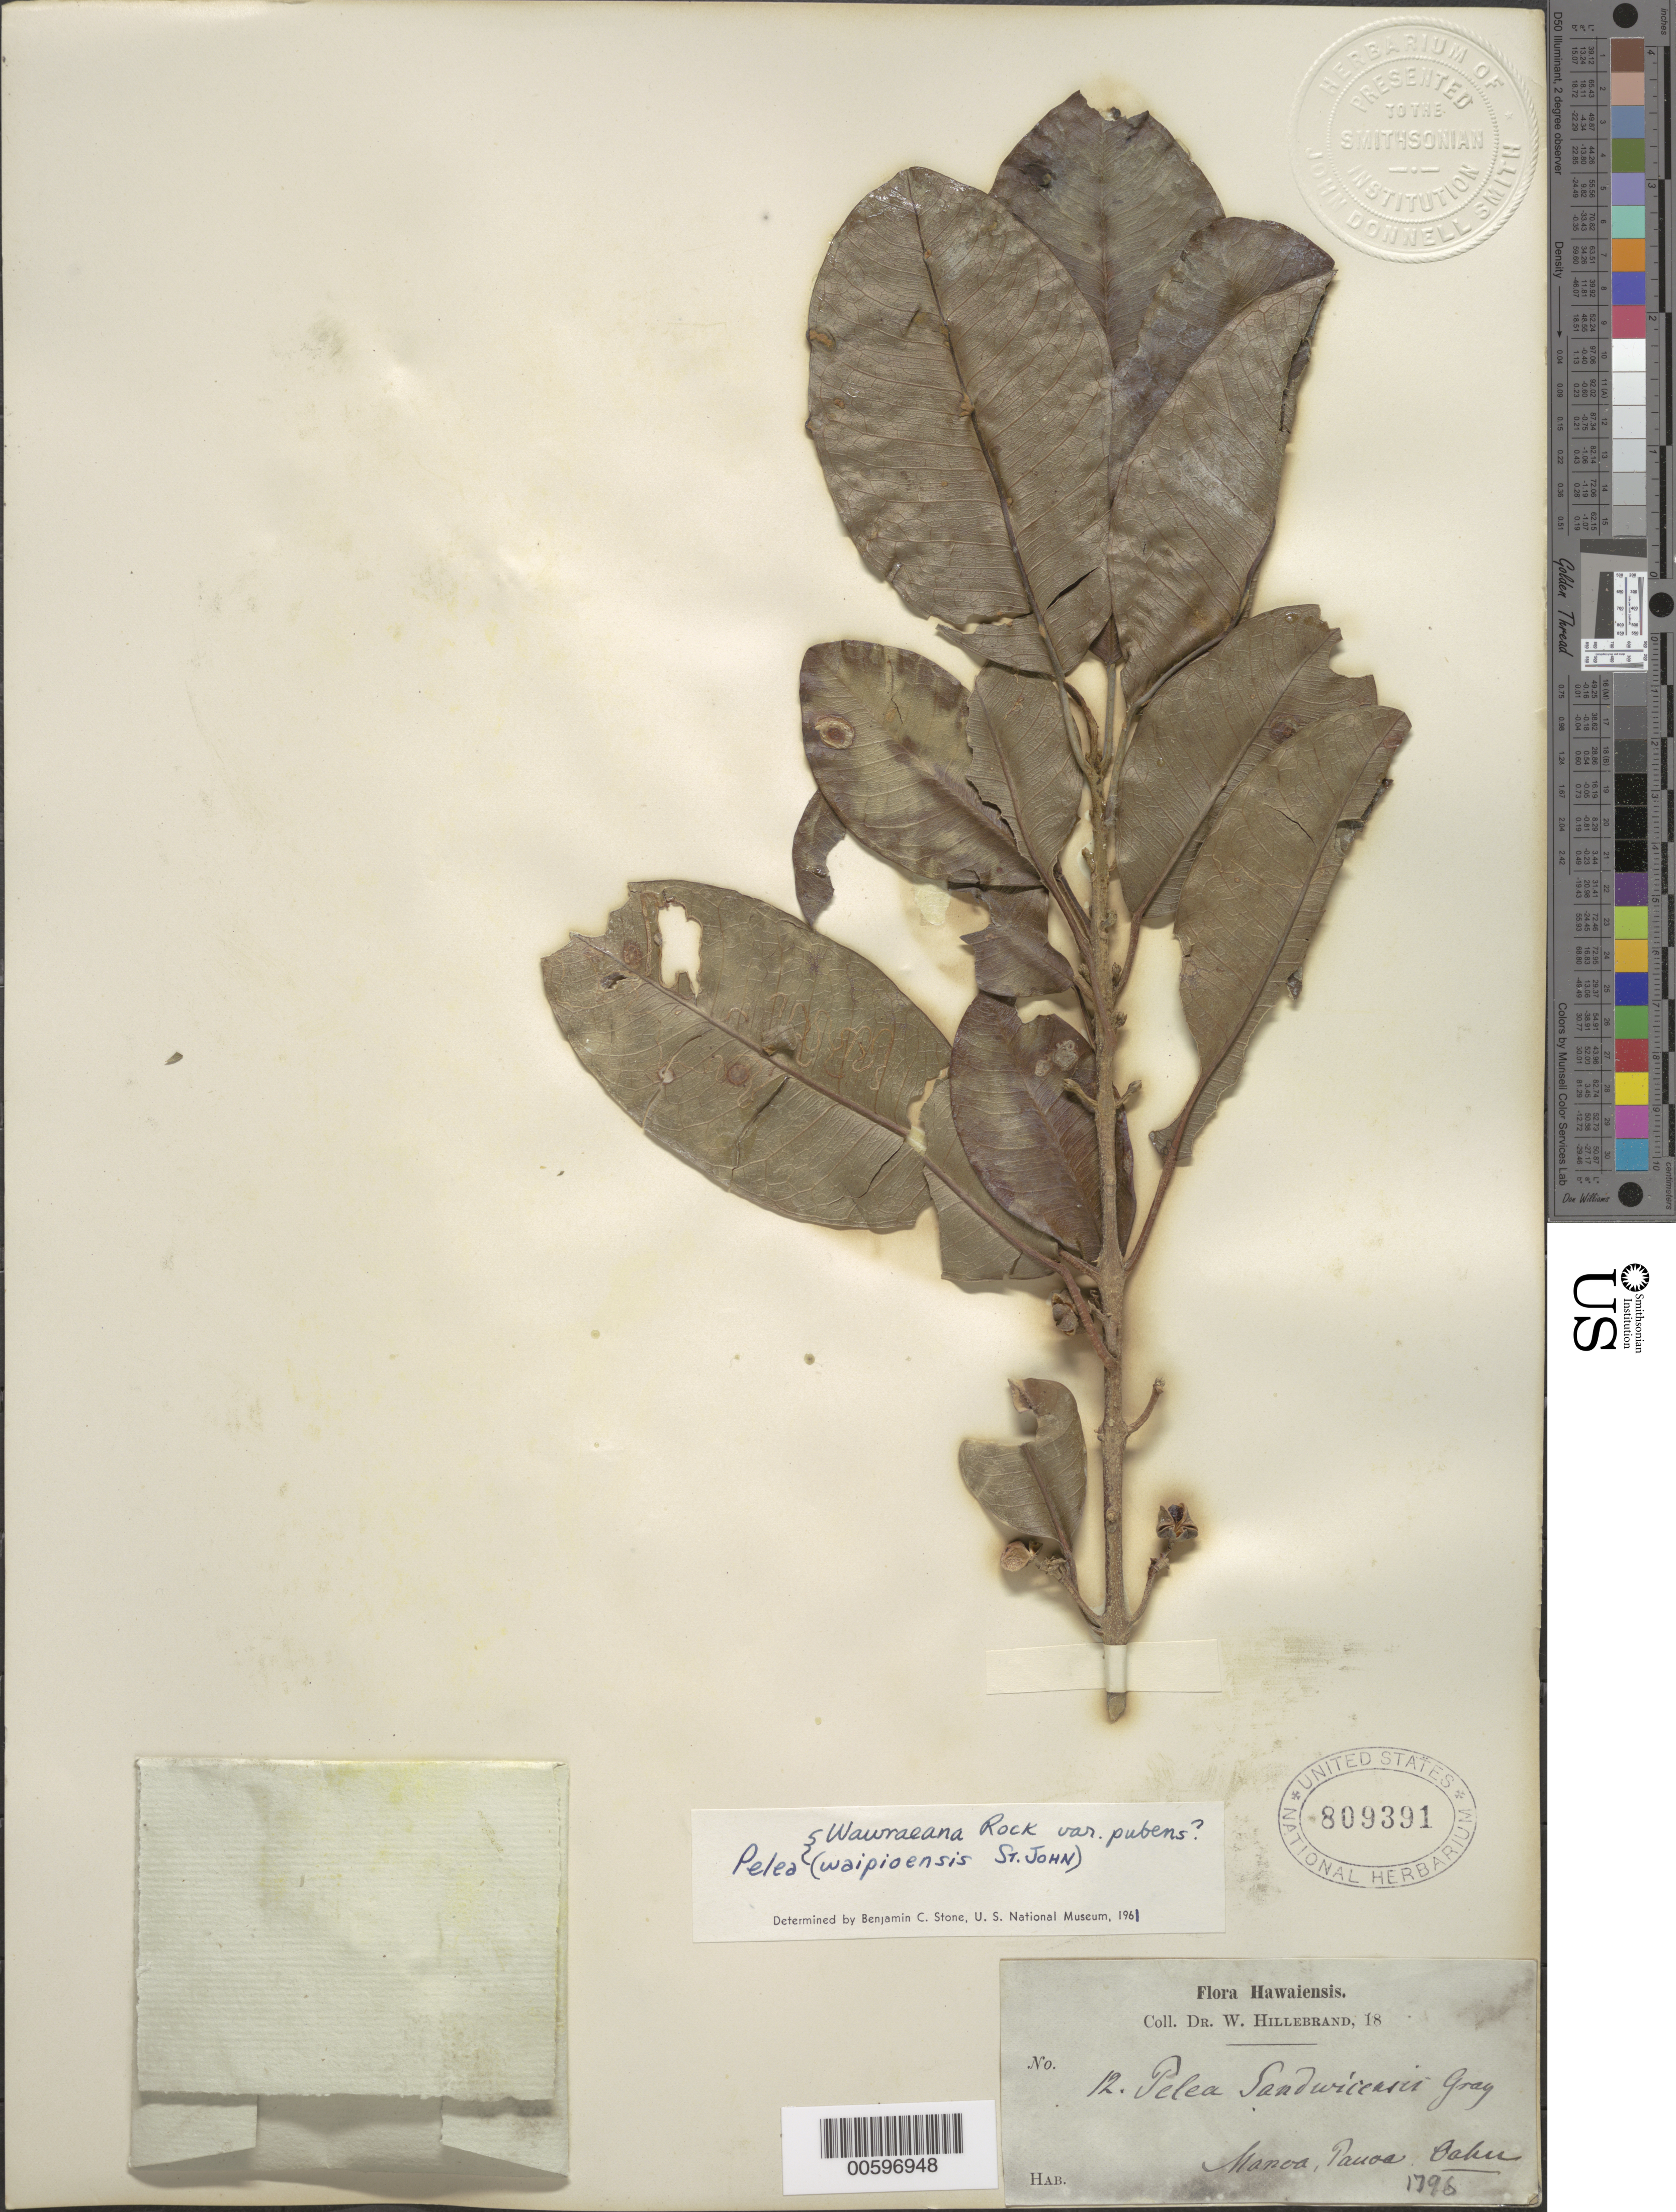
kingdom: Plantae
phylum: Tracheophyta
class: Magnoliopsida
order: Sapindales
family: Rutaceae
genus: Melicope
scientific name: Melicope wawraeana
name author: (H. Lév.) T.G. Hartley & B.C. Stone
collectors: W. Hillebrand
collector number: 1796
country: United States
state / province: Hawaii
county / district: Honolulu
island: Oahu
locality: Manoa, Pauoa.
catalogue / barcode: US 809391